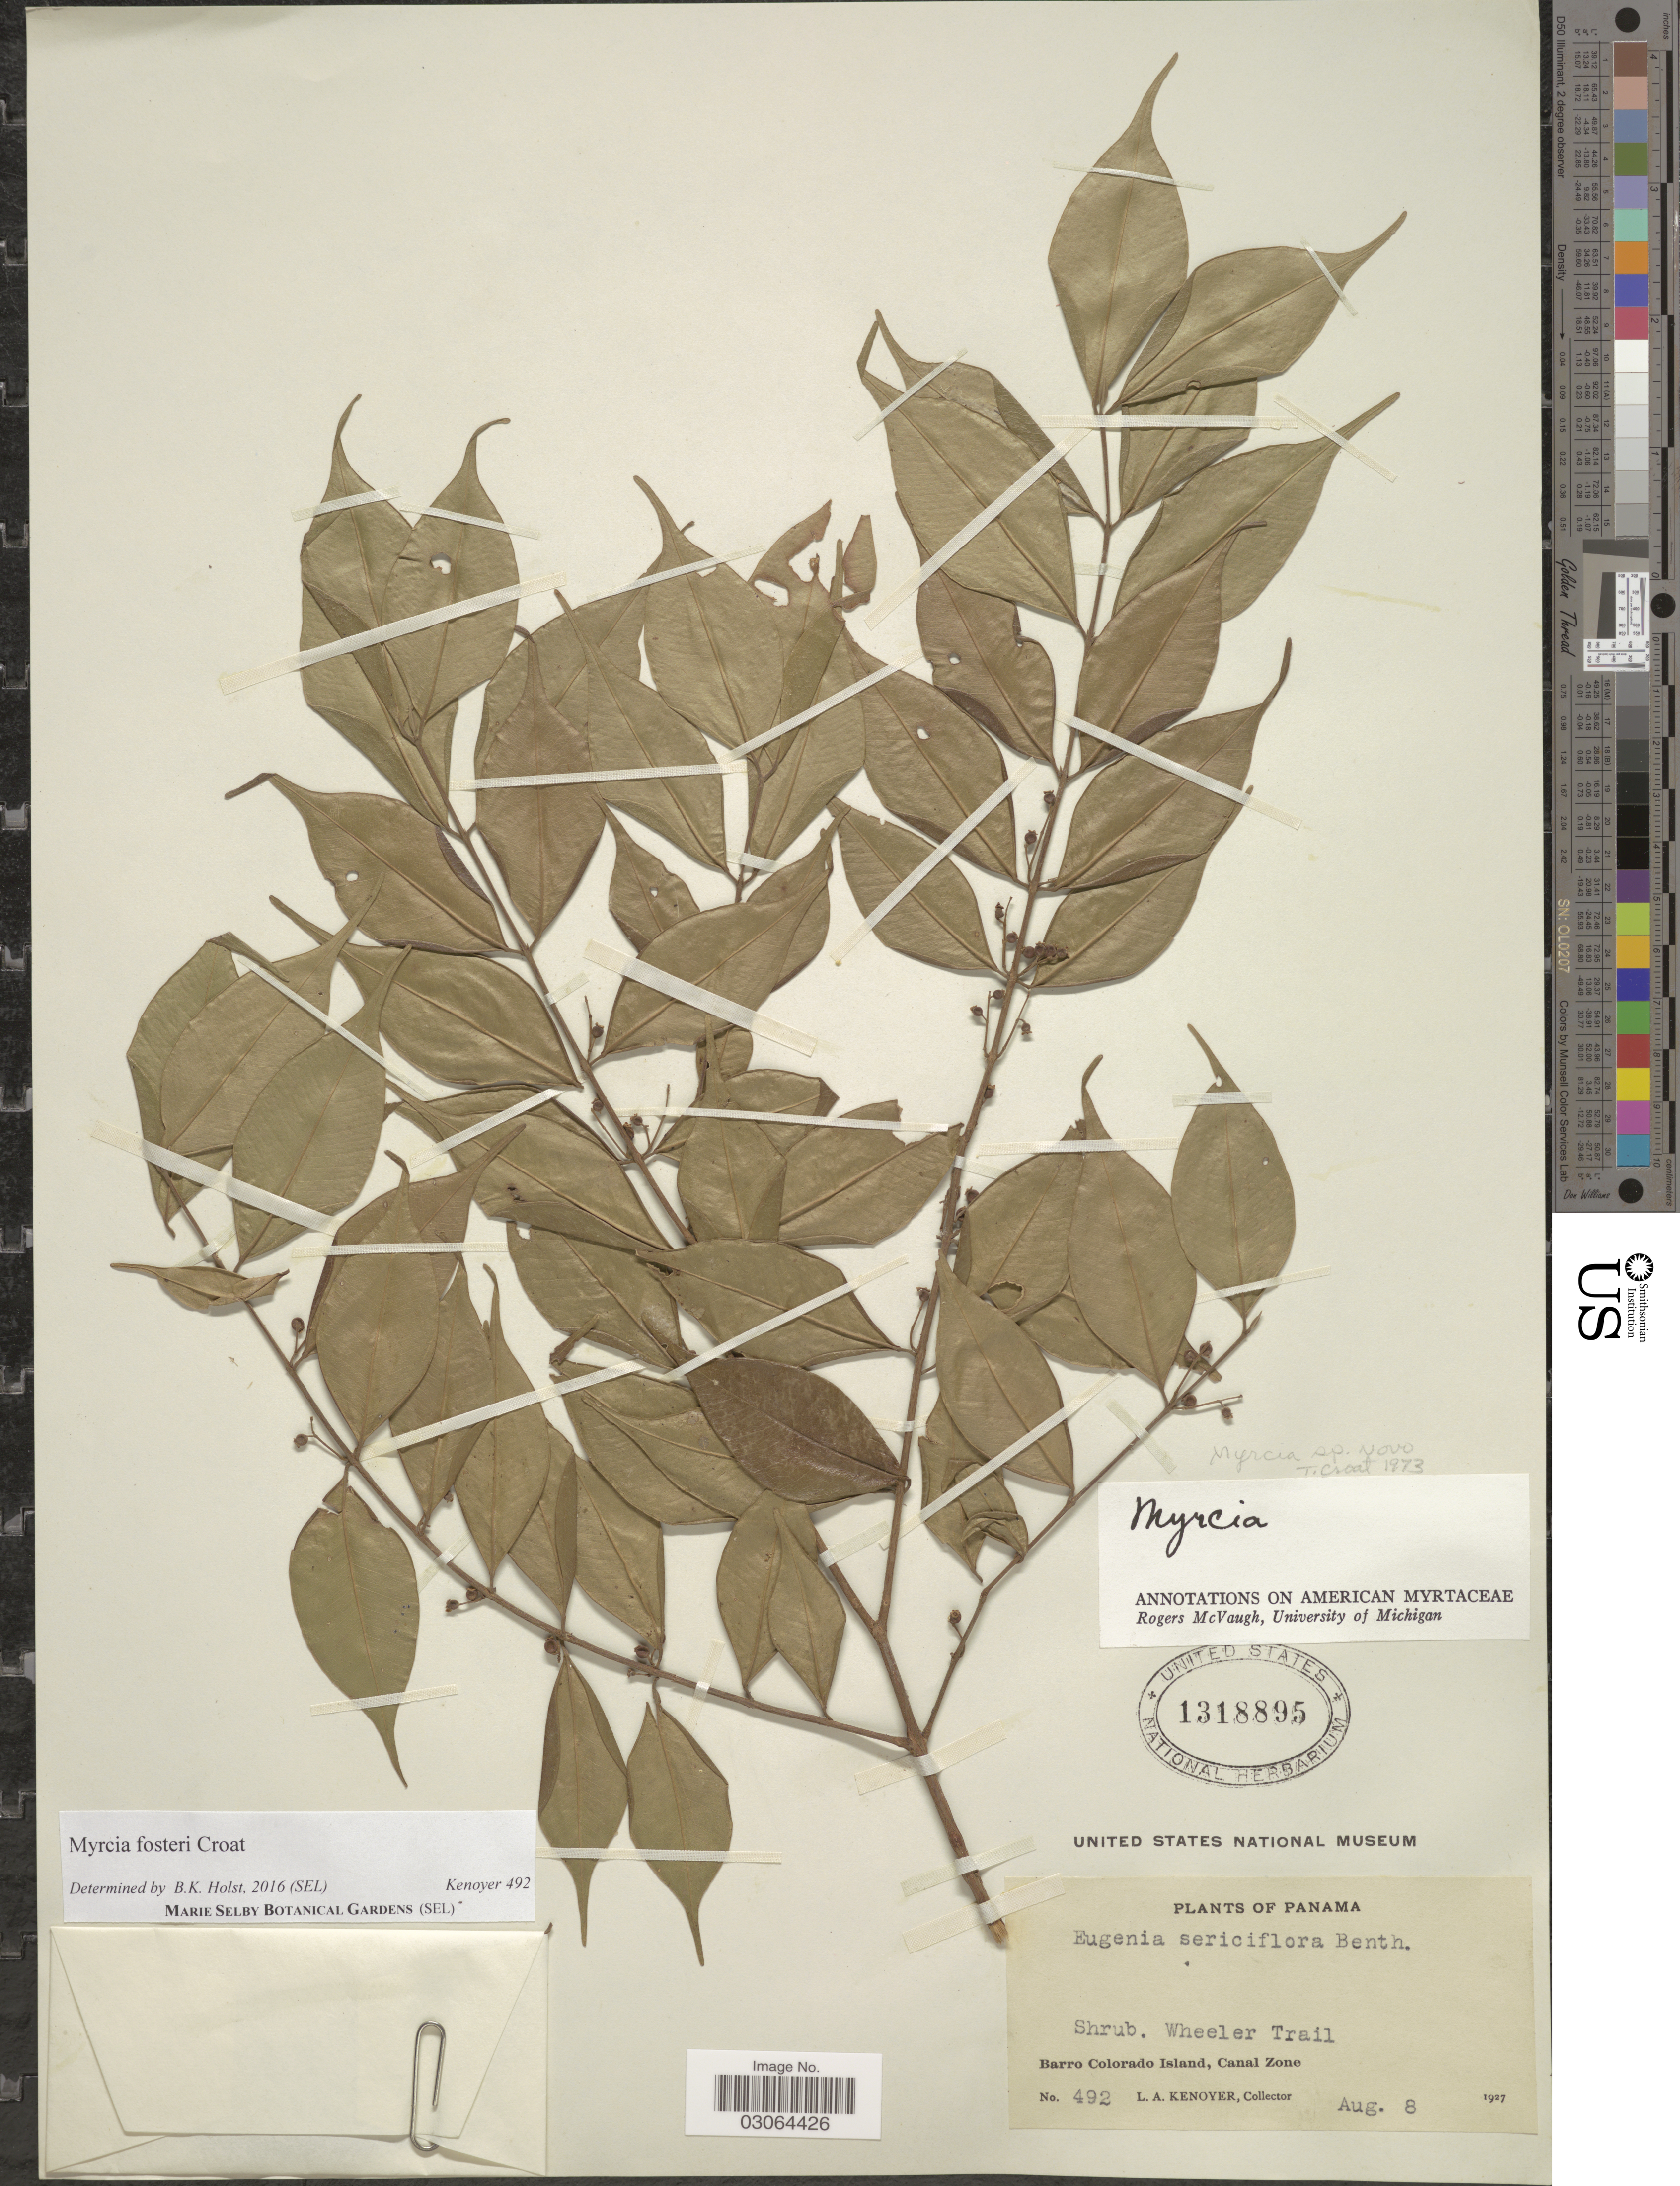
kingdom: Plantae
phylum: Tracheophyta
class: Magnoliopsida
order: Myrtales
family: Myrtaceae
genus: Myrcia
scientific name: Myrcia fosteri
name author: Croat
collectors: L. A. Kenoyer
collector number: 492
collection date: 1927-08-08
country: Panama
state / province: Panamá Oeste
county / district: Canal Zone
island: Barro Colorado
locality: Wheeler Trail, Barro Colorado Island, Canal Zone.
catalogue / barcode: US 1318895